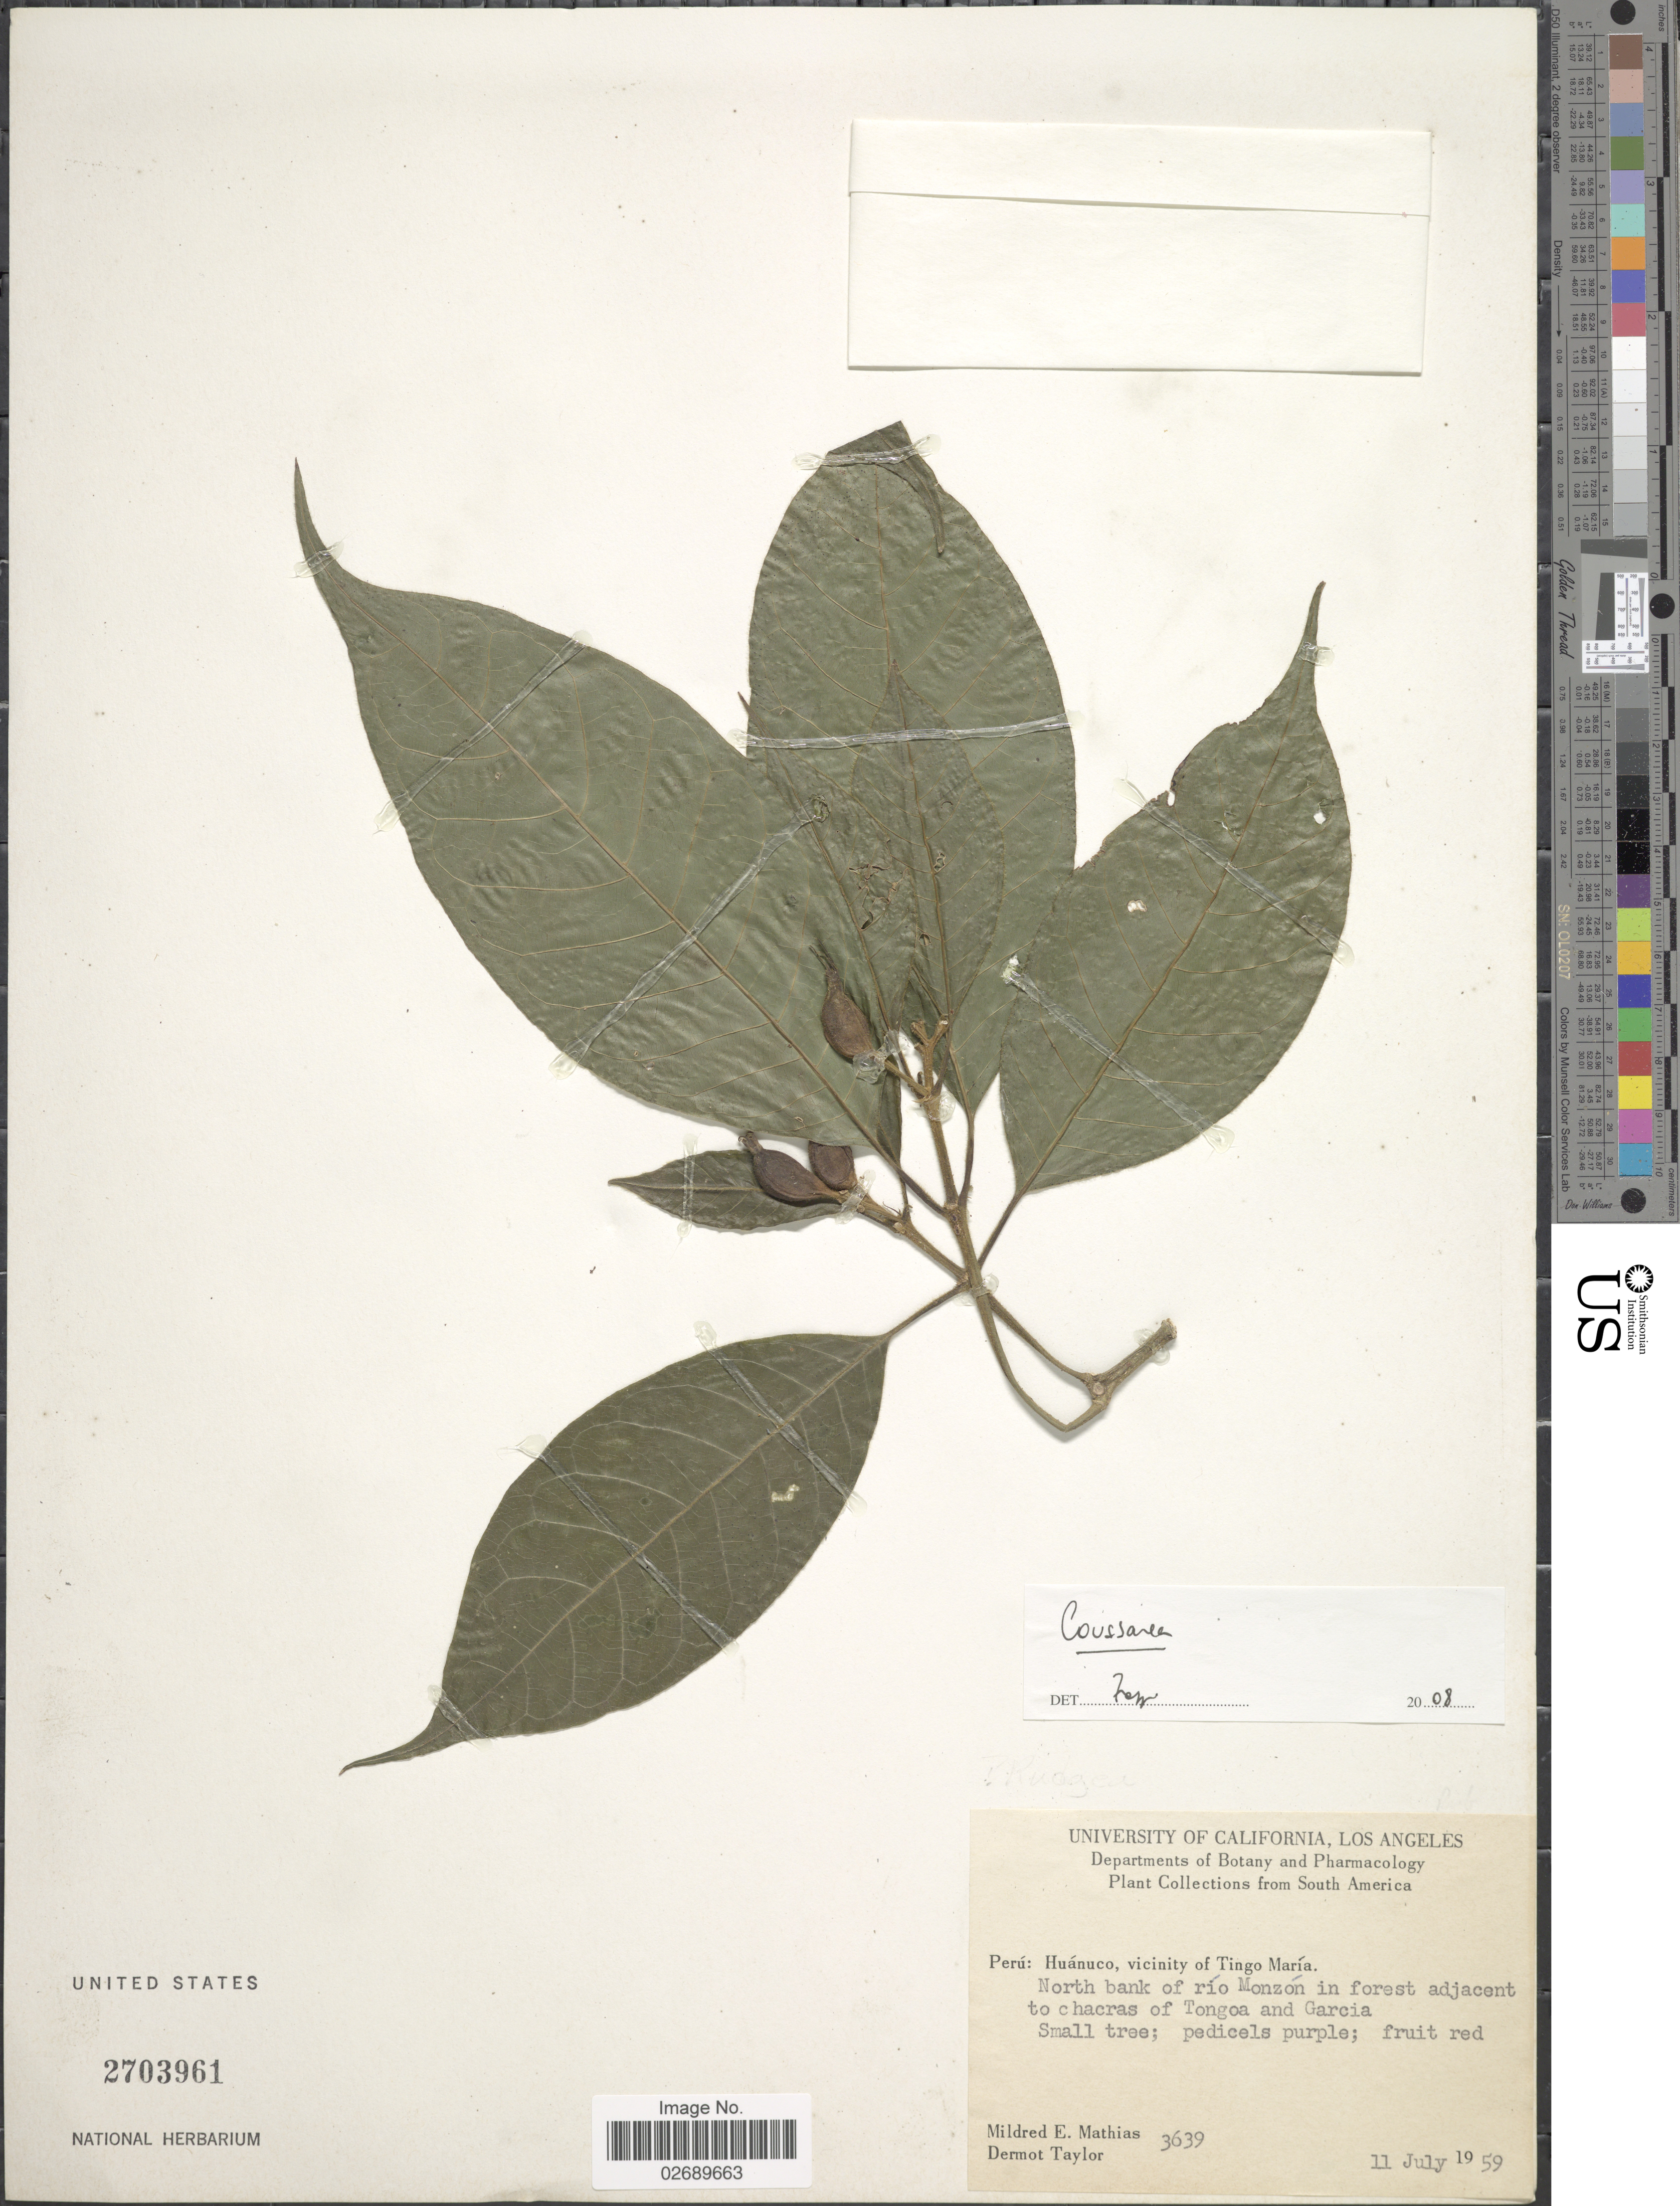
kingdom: Plantae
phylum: Tracheophyta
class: Magnoliopsida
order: Gentianales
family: Rubiaceae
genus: Coussarea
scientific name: Coussarea sp.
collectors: M. E. Mathias & D. Taylor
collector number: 3639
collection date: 1959-07-11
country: Peru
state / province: Huánuco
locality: Vicinity of Tingo Maria, North bank of rio Monzon in forest adjacent to chacras of Tongoa and Garcia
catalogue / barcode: US 2703961